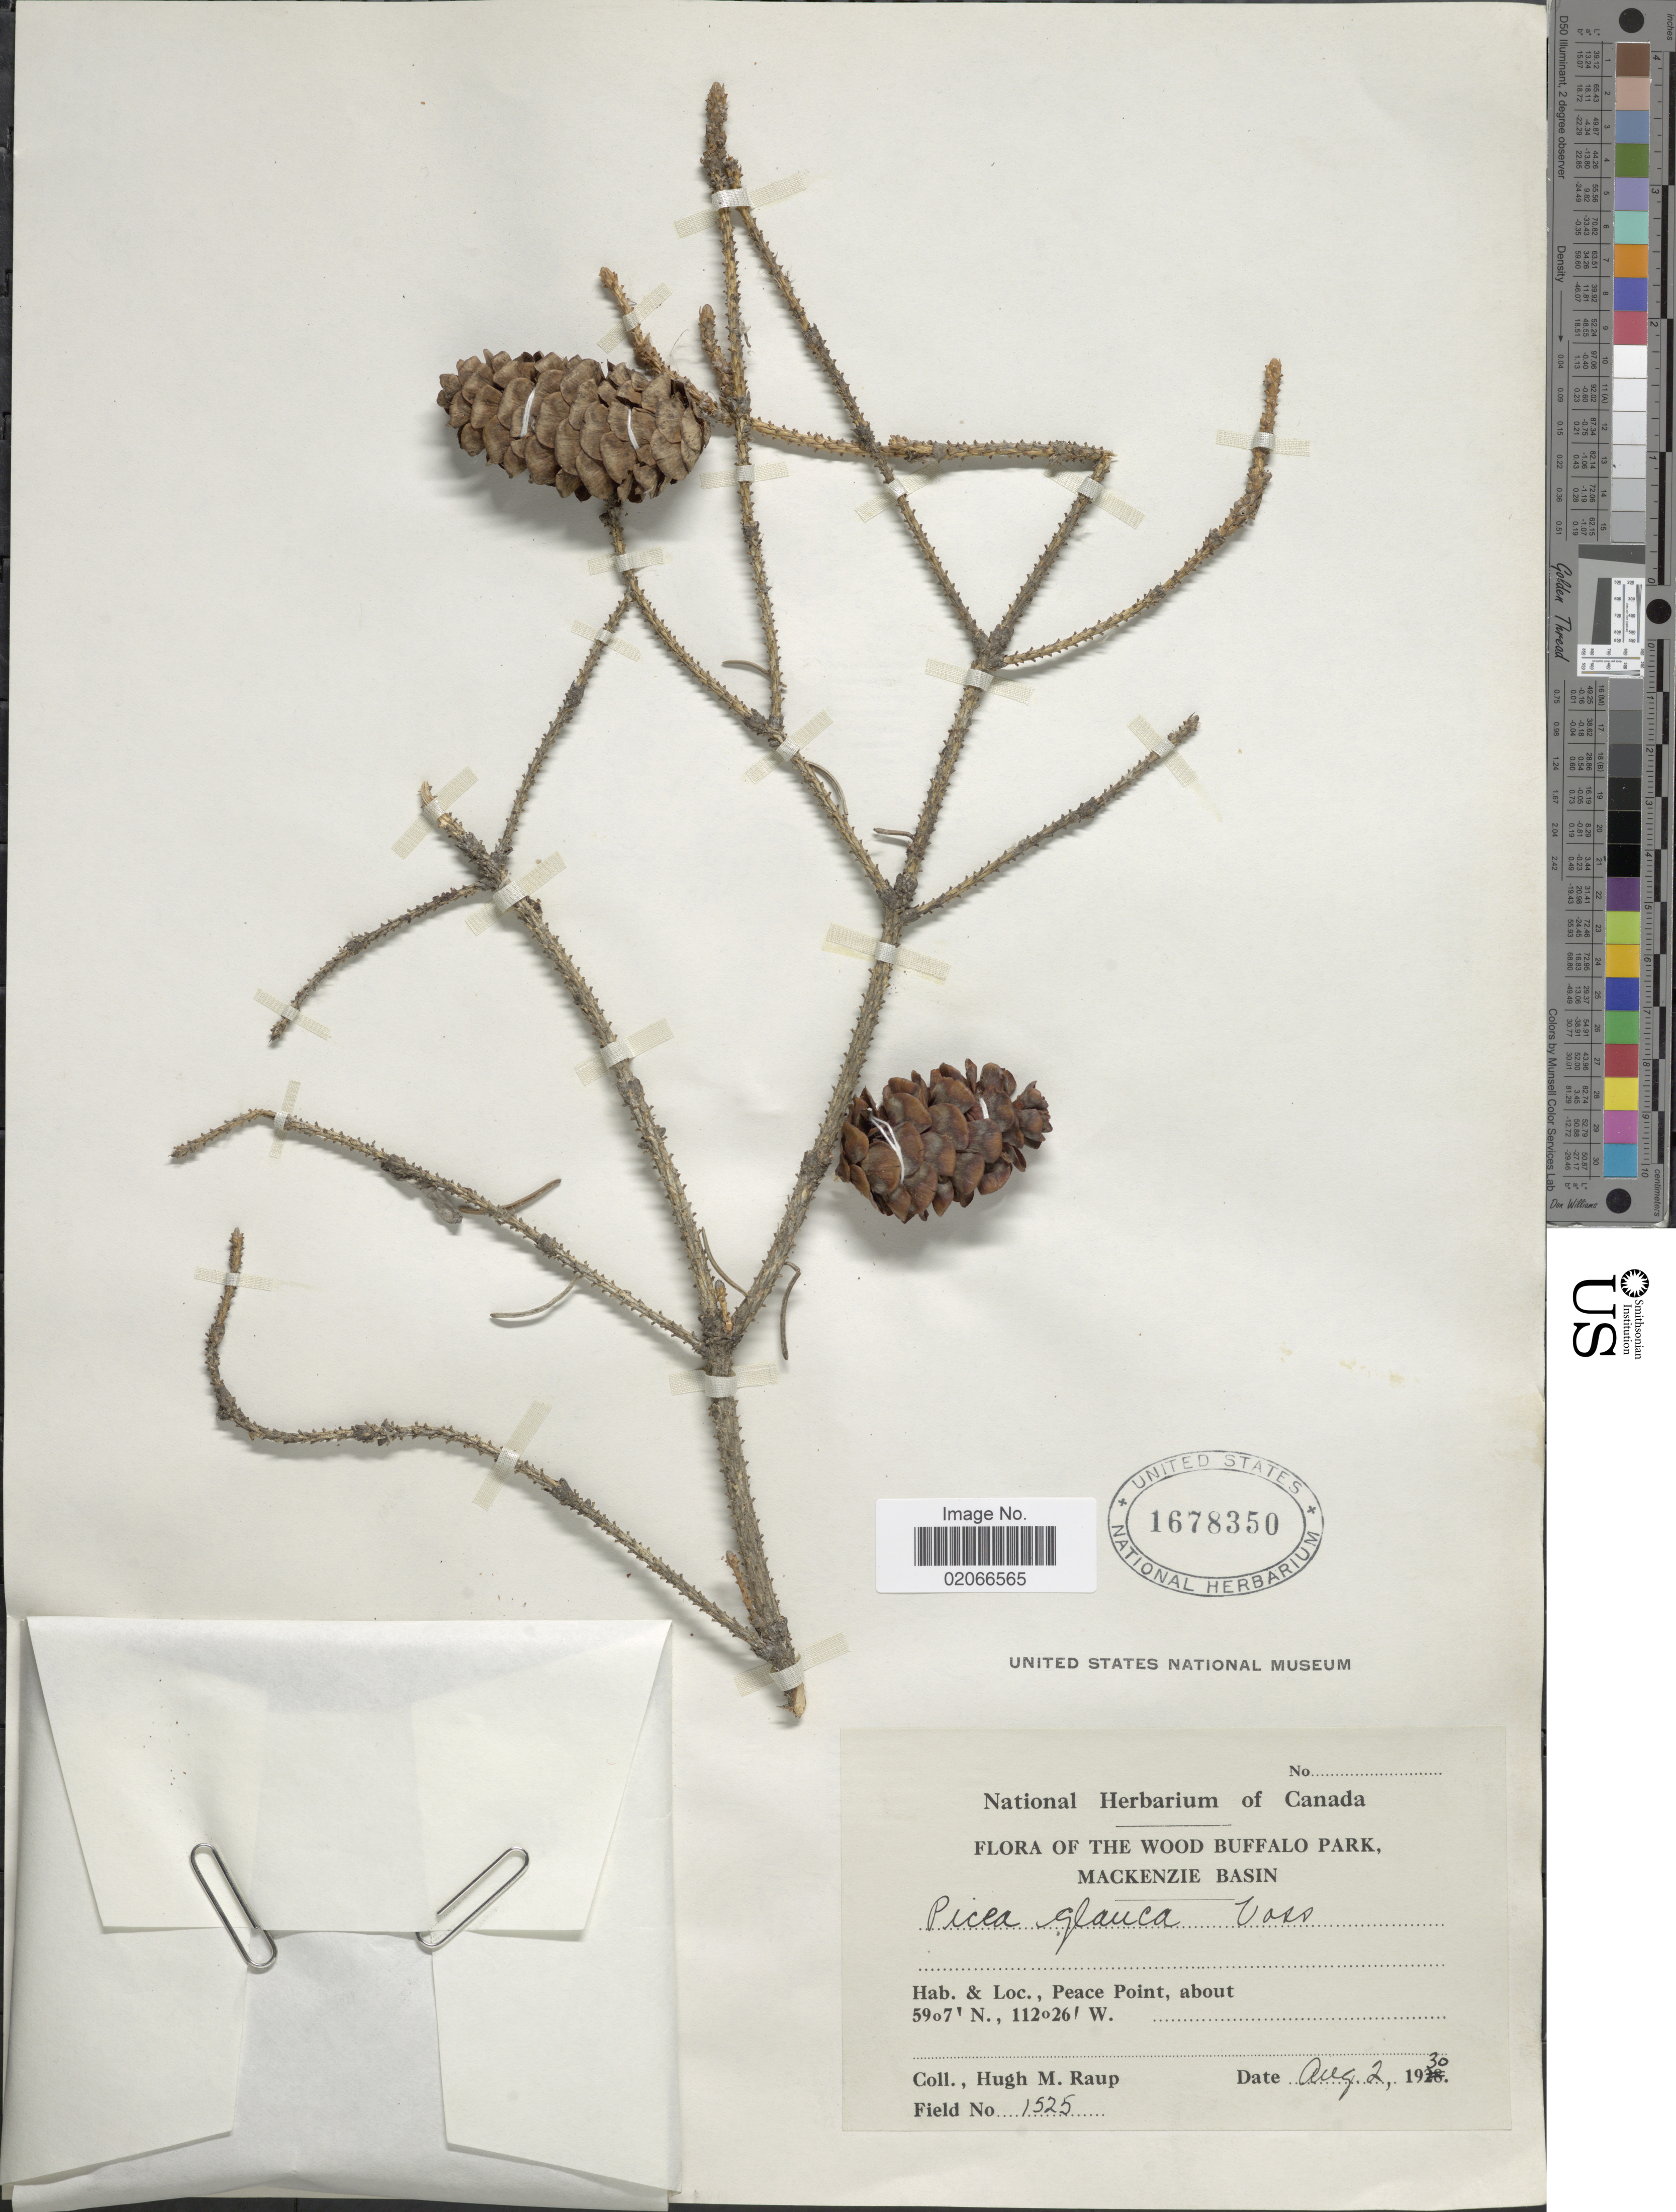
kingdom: Plantae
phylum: Tracheophyta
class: Pinopsida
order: Pinales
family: Pinaceae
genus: Picea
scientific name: Picea glauca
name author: (Moench) Voss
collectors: H. Raup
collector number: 1525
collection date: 1930-08-02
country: Canada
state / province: Alberta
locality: The Wood Buffalo Park, Mackenzie Basin, Peace Point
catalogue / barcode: US 1678350